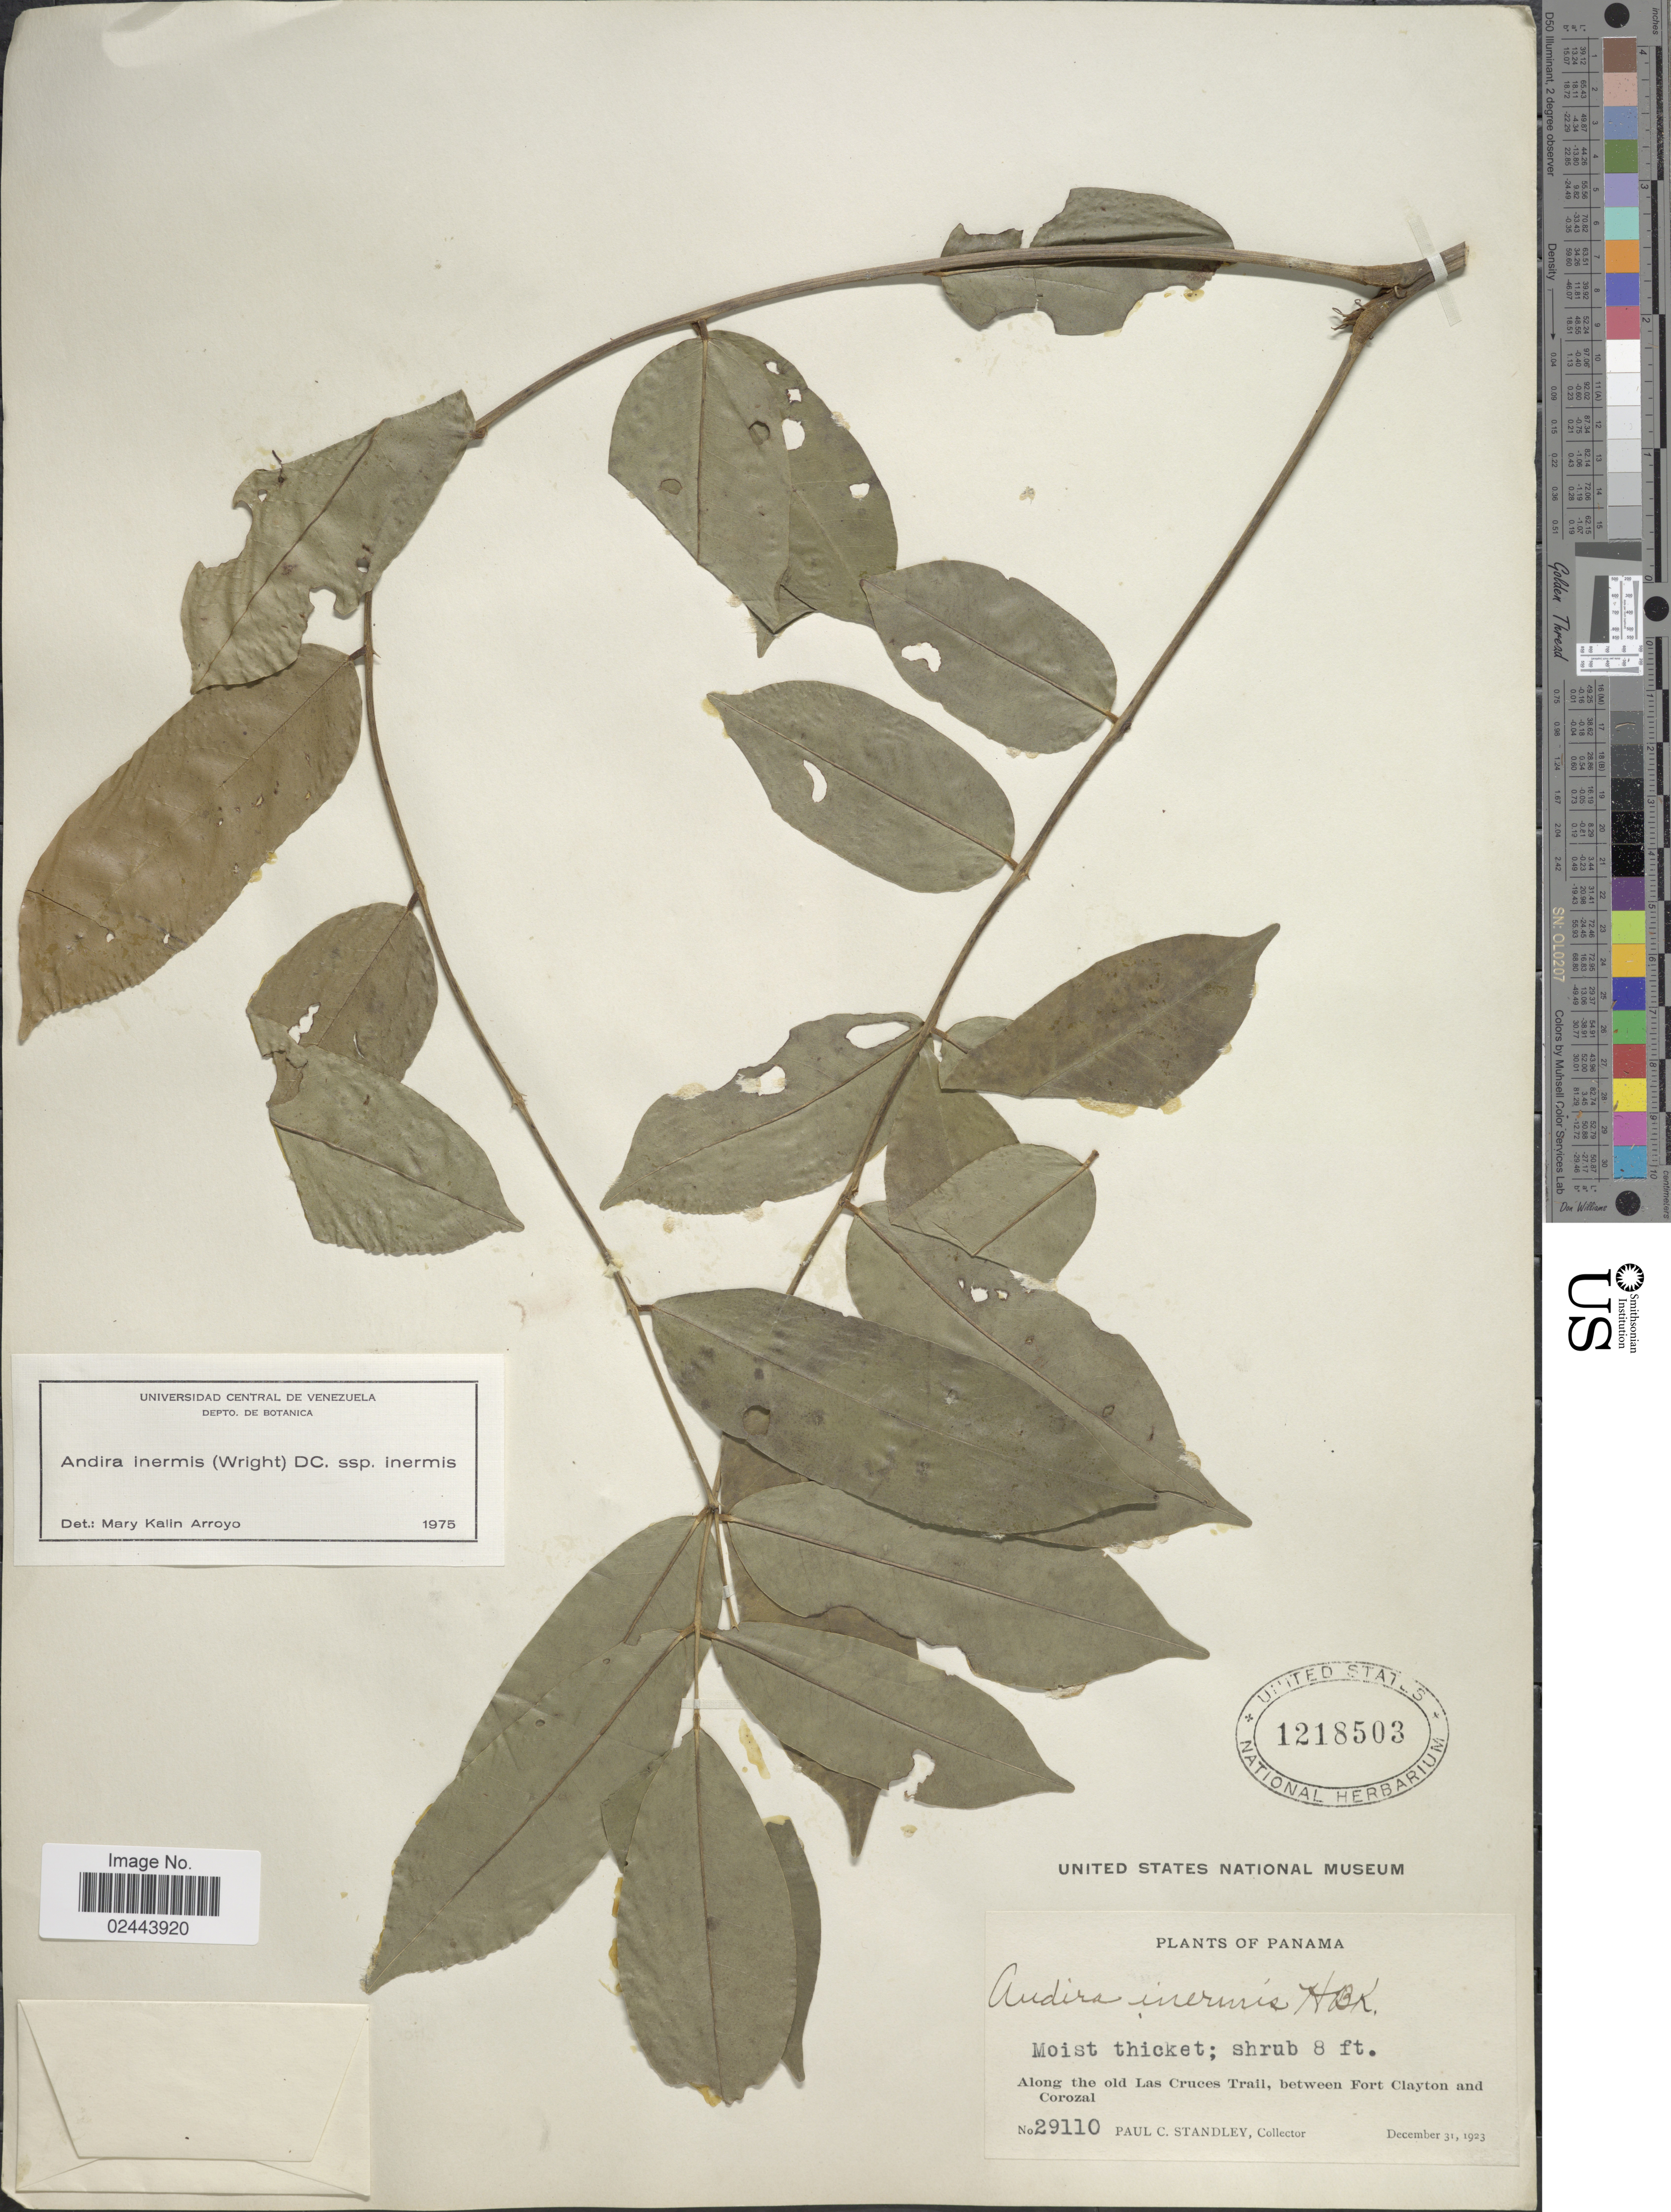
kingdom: Plantae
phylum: Tracheophyta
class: Magnoliopsida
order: Fabales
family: Fabaceae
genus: Andira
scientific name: Andira inermis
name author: (W. Wright) Kunth ex DC.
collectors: P. C. Standley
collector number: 29110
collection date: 1923-12-31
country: Panama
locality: Moist thicket, Along the old Las Cruces Trail, between Fort Clayton and Corozal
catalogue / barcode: US 1218503